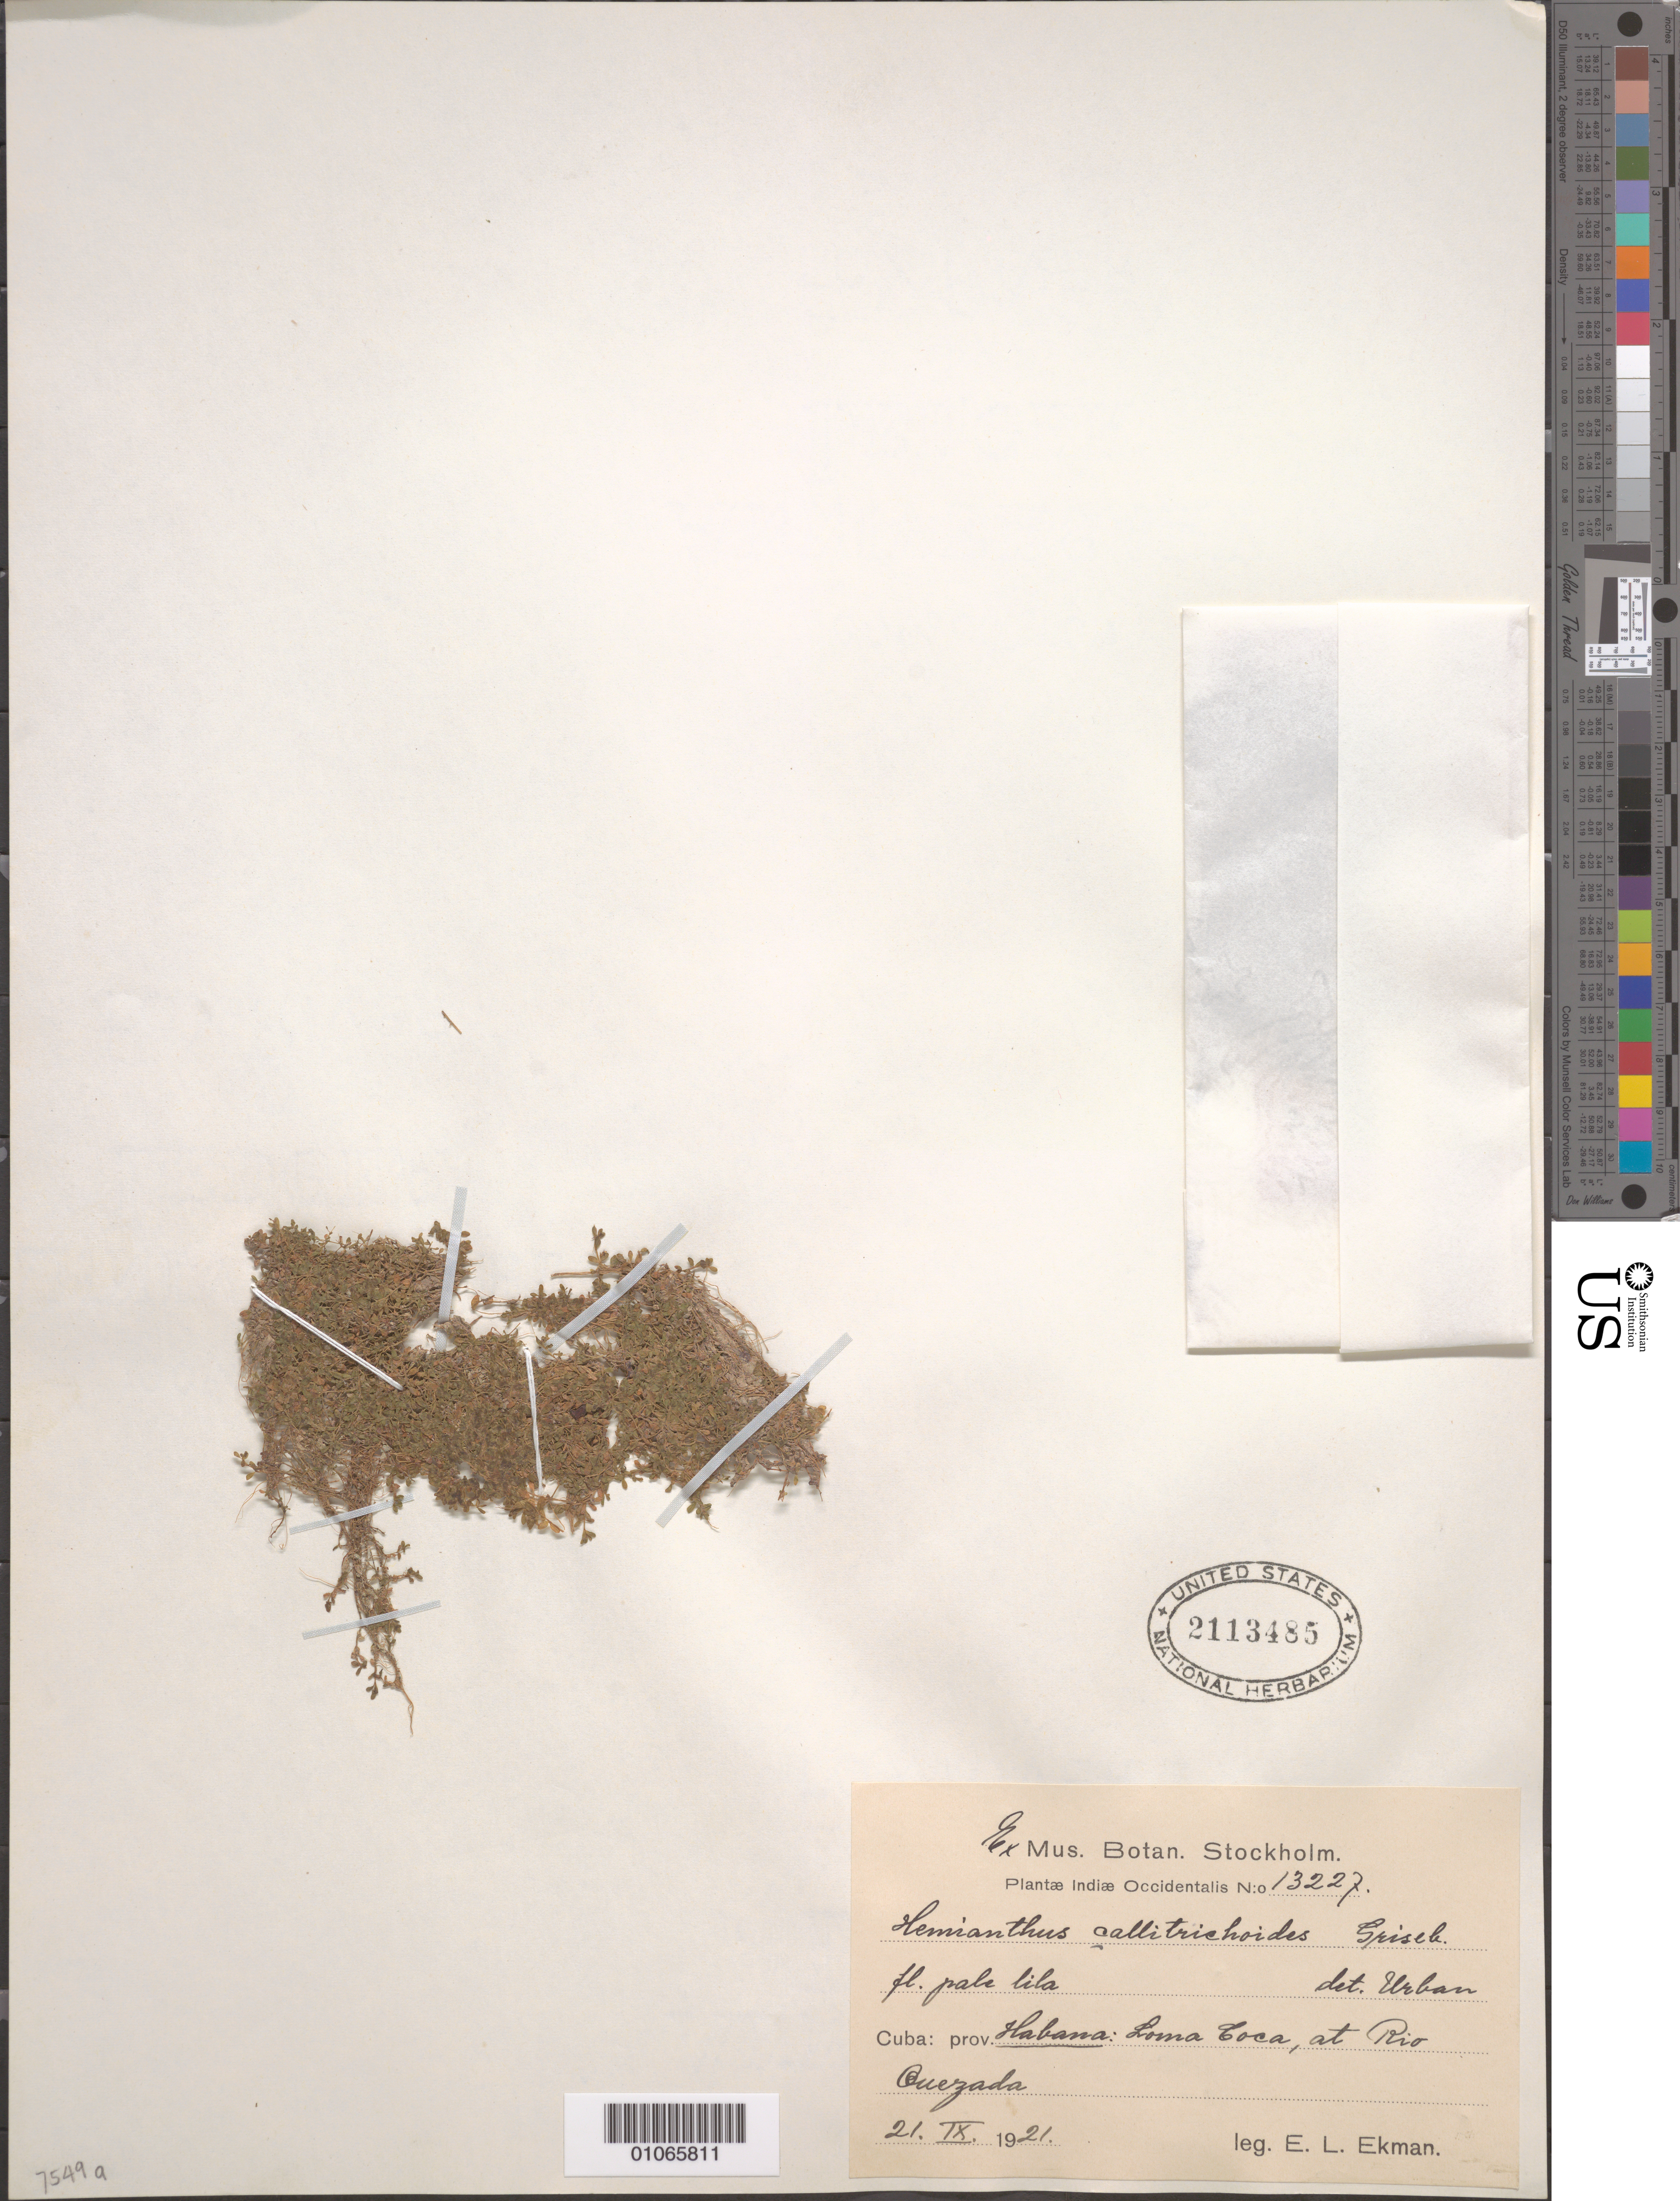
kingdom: Plantae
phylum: Tracheophyta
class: Magnoliopsida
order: Lamiales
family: Linderniaceae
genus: Hemianthus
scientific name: Hemianthus callitrichoides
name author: Griseb.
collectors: E. L. Ekman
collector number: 13227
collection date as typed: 21 Sep 1921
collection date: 1921-09-21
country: Cuba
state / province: La Habana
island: Cuba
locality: Loma Coca, at Rio Quezada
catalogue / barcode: US 2113485